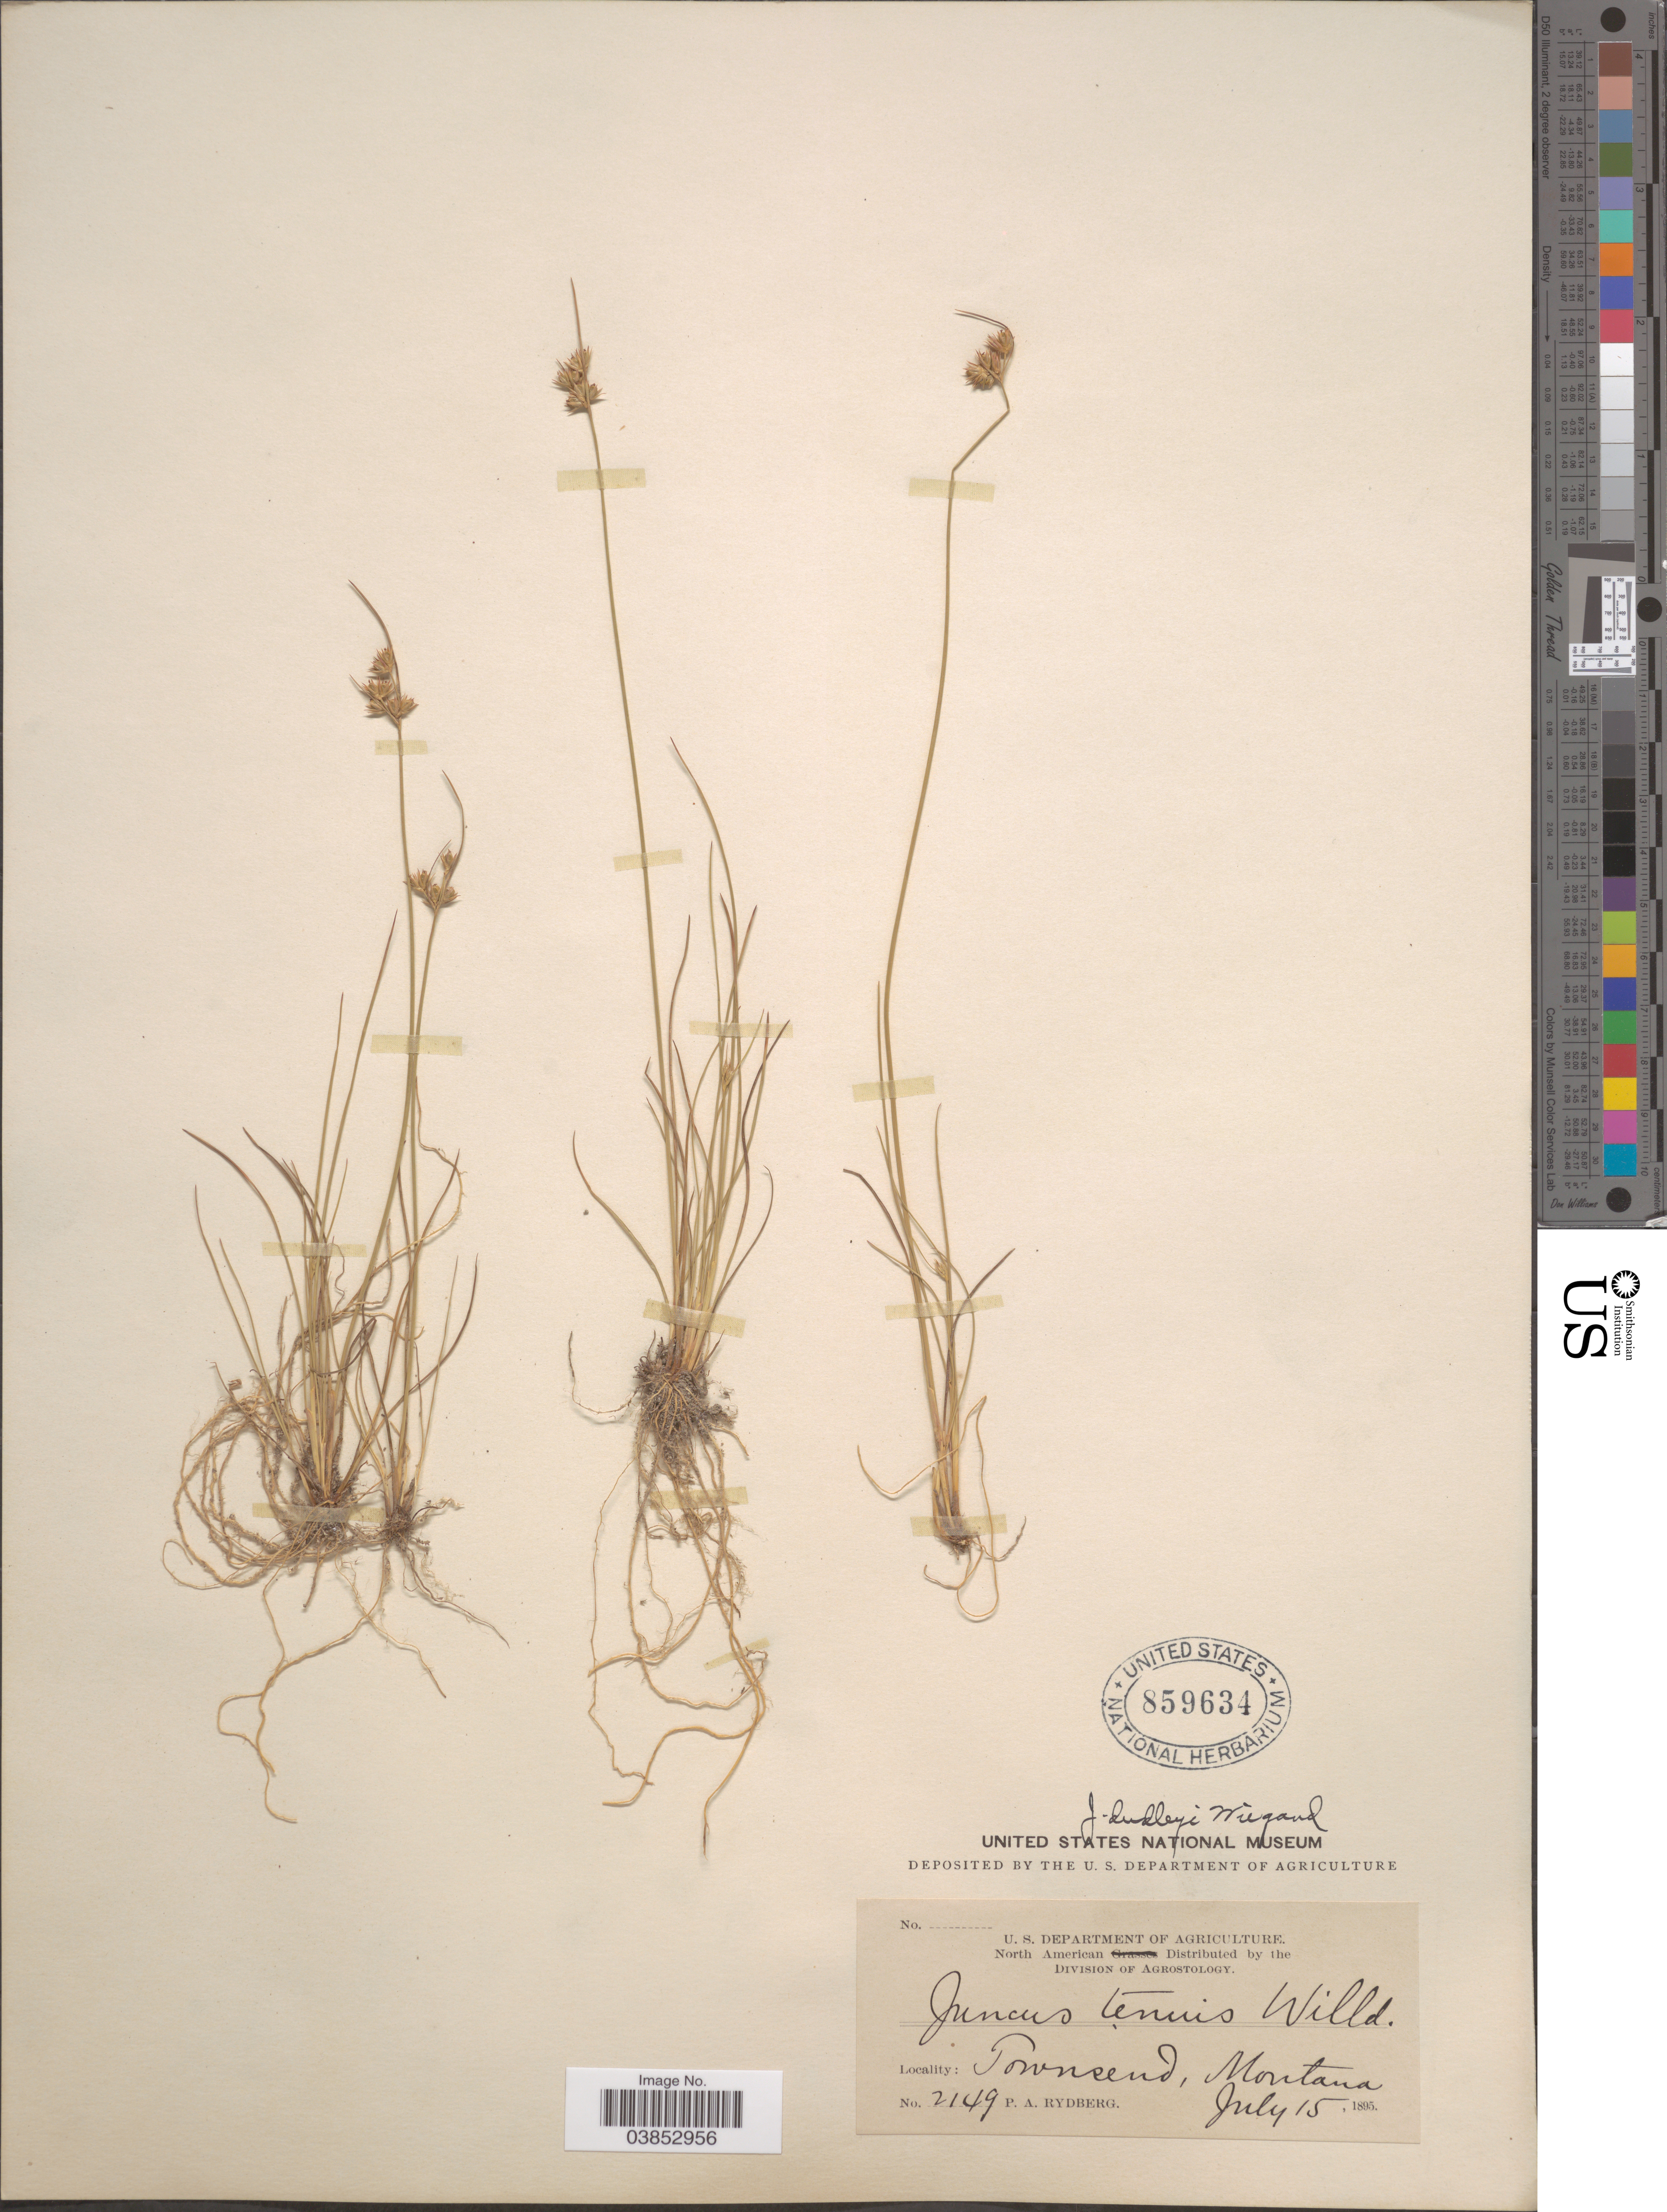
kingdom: Plantae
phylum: Tracheophyta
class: Liliopsida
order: Poales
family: Juncaceae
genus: Juncus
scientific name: Juncus dudleyi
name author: Wiegand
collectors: P. A. Rydberg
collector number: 2149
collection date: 1895-07-15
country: United States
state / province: Montana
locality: Townsend.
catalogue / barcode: US 859634